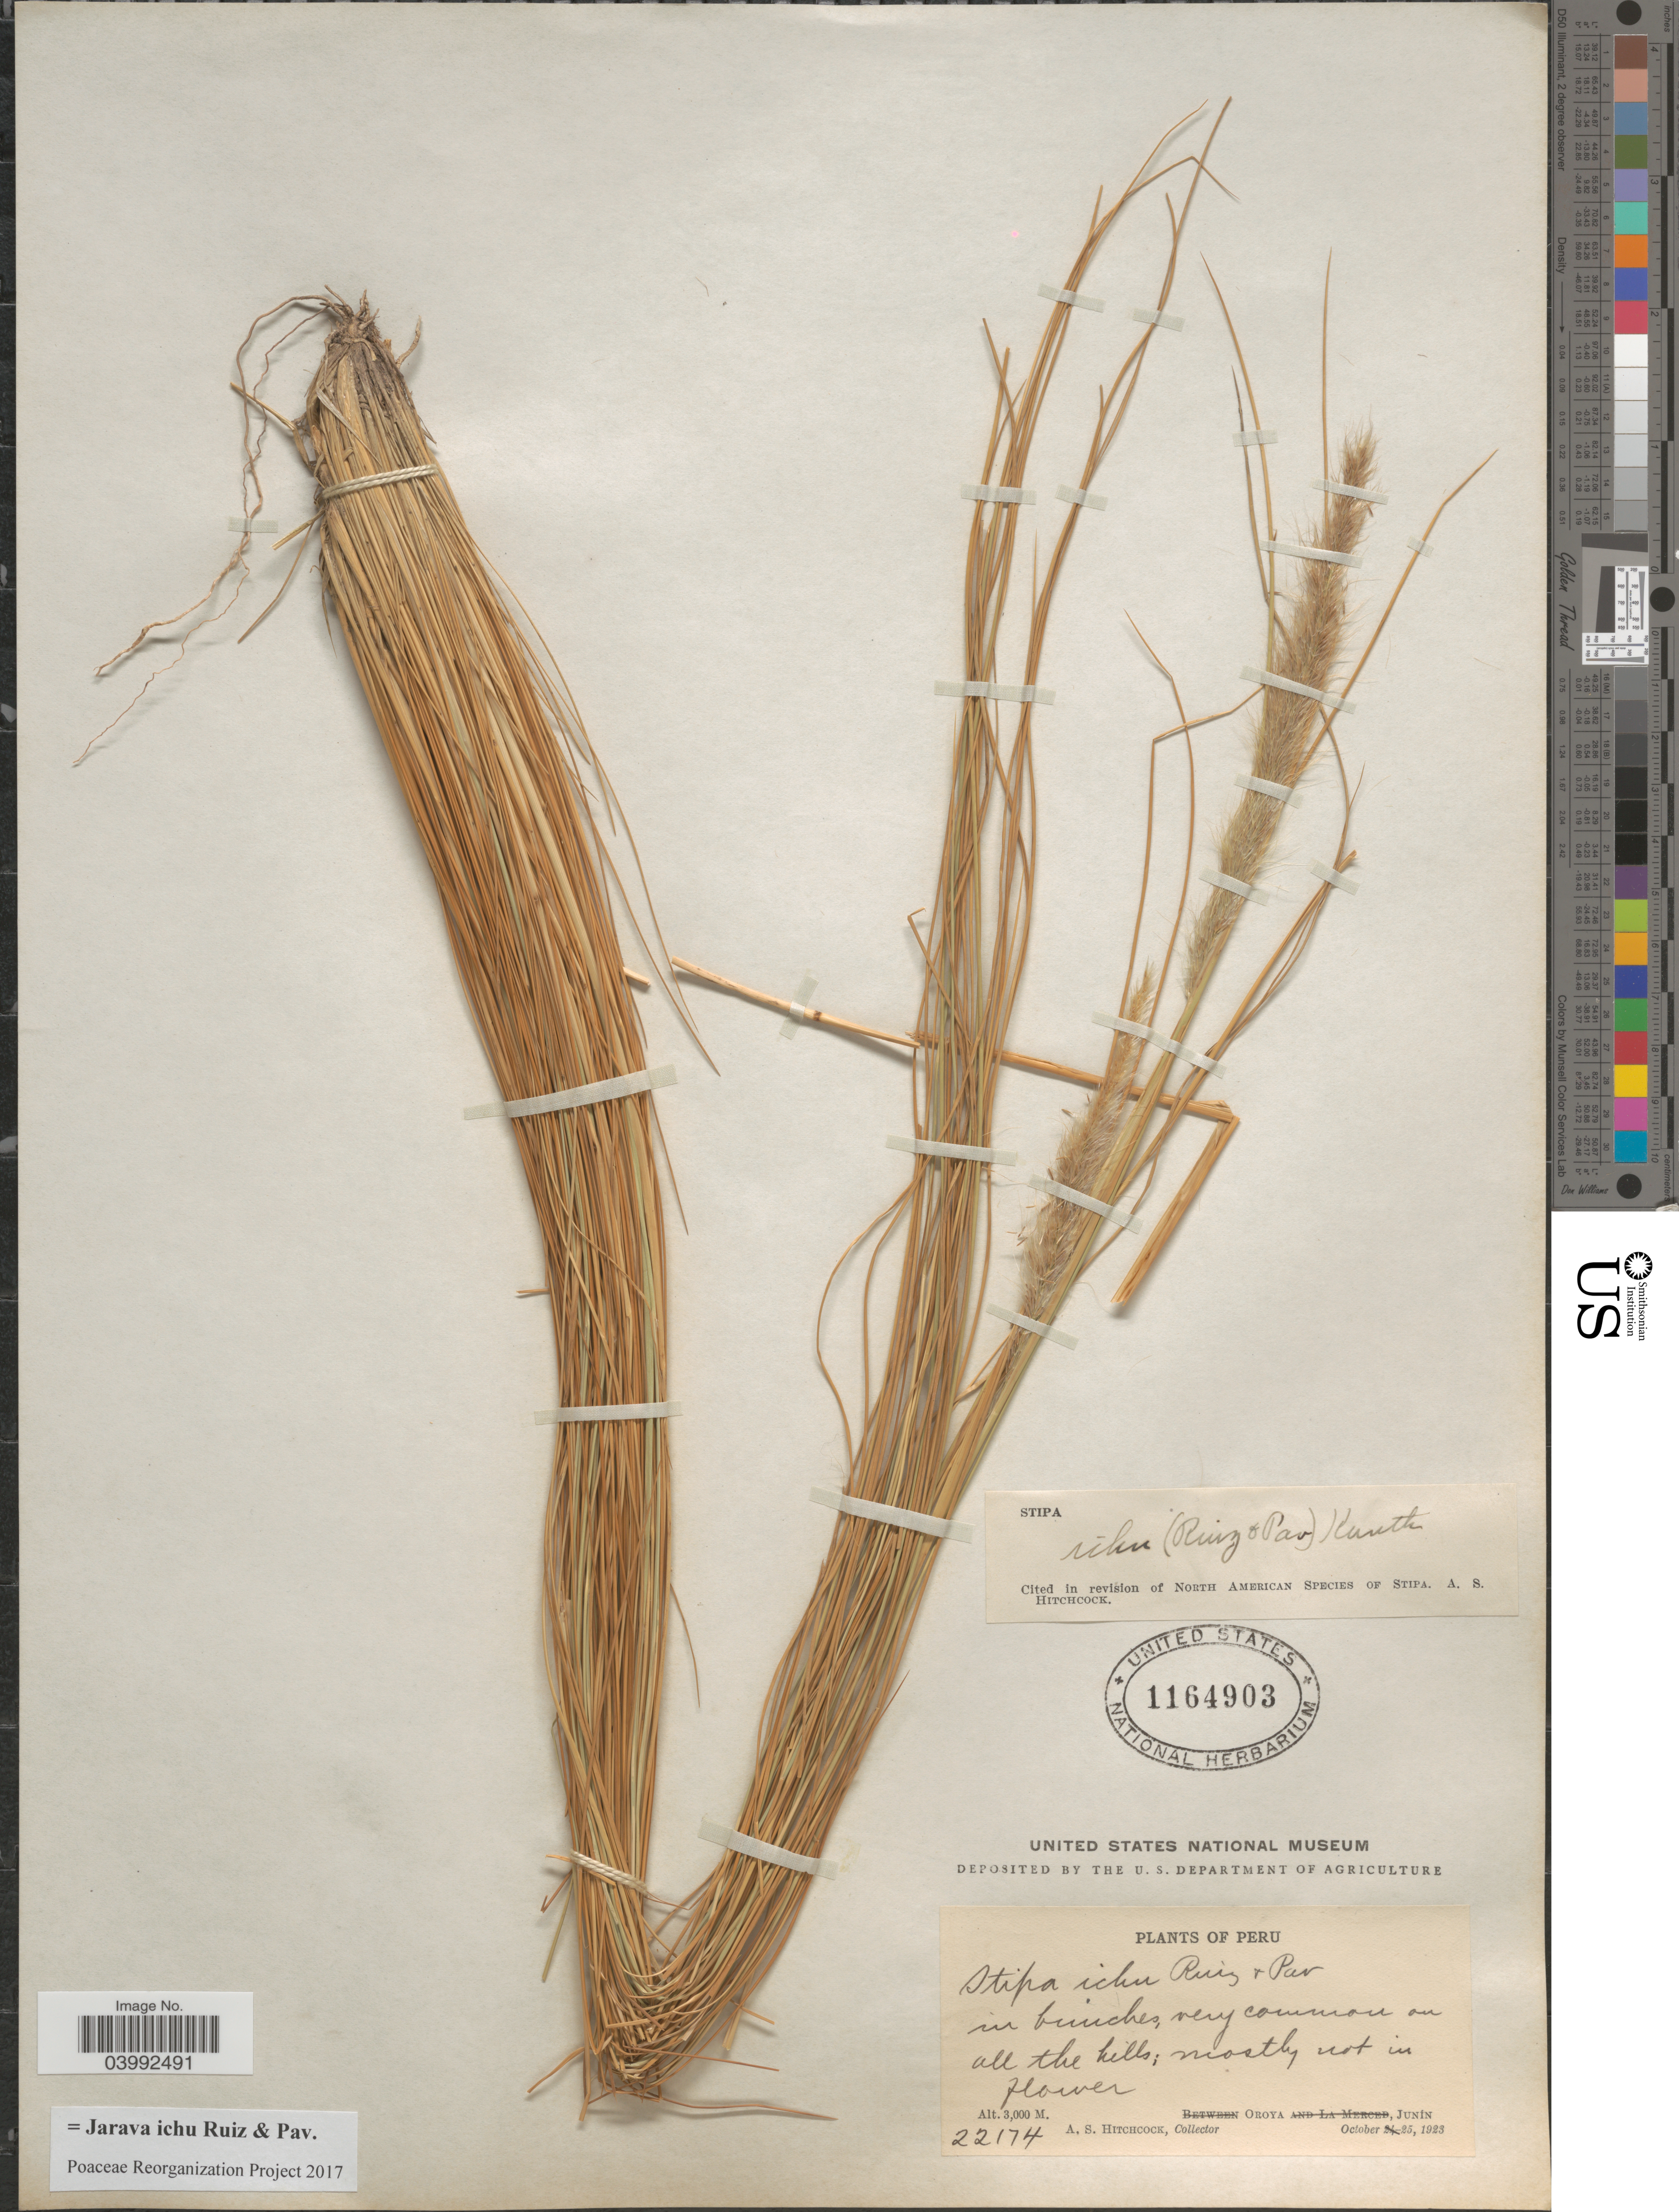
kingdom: Plantae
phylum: Tracheophyta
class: Liliopsida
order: Poales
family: Poaceae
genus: Jarava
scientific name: Jarava ichu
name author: Ruiz & Pav.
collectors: A. S. Hitchcock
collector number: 22174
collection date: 1923-10-25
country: Peru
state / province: Junín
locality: Oroya, Junín.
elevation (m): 3000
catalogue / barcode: US 1164903